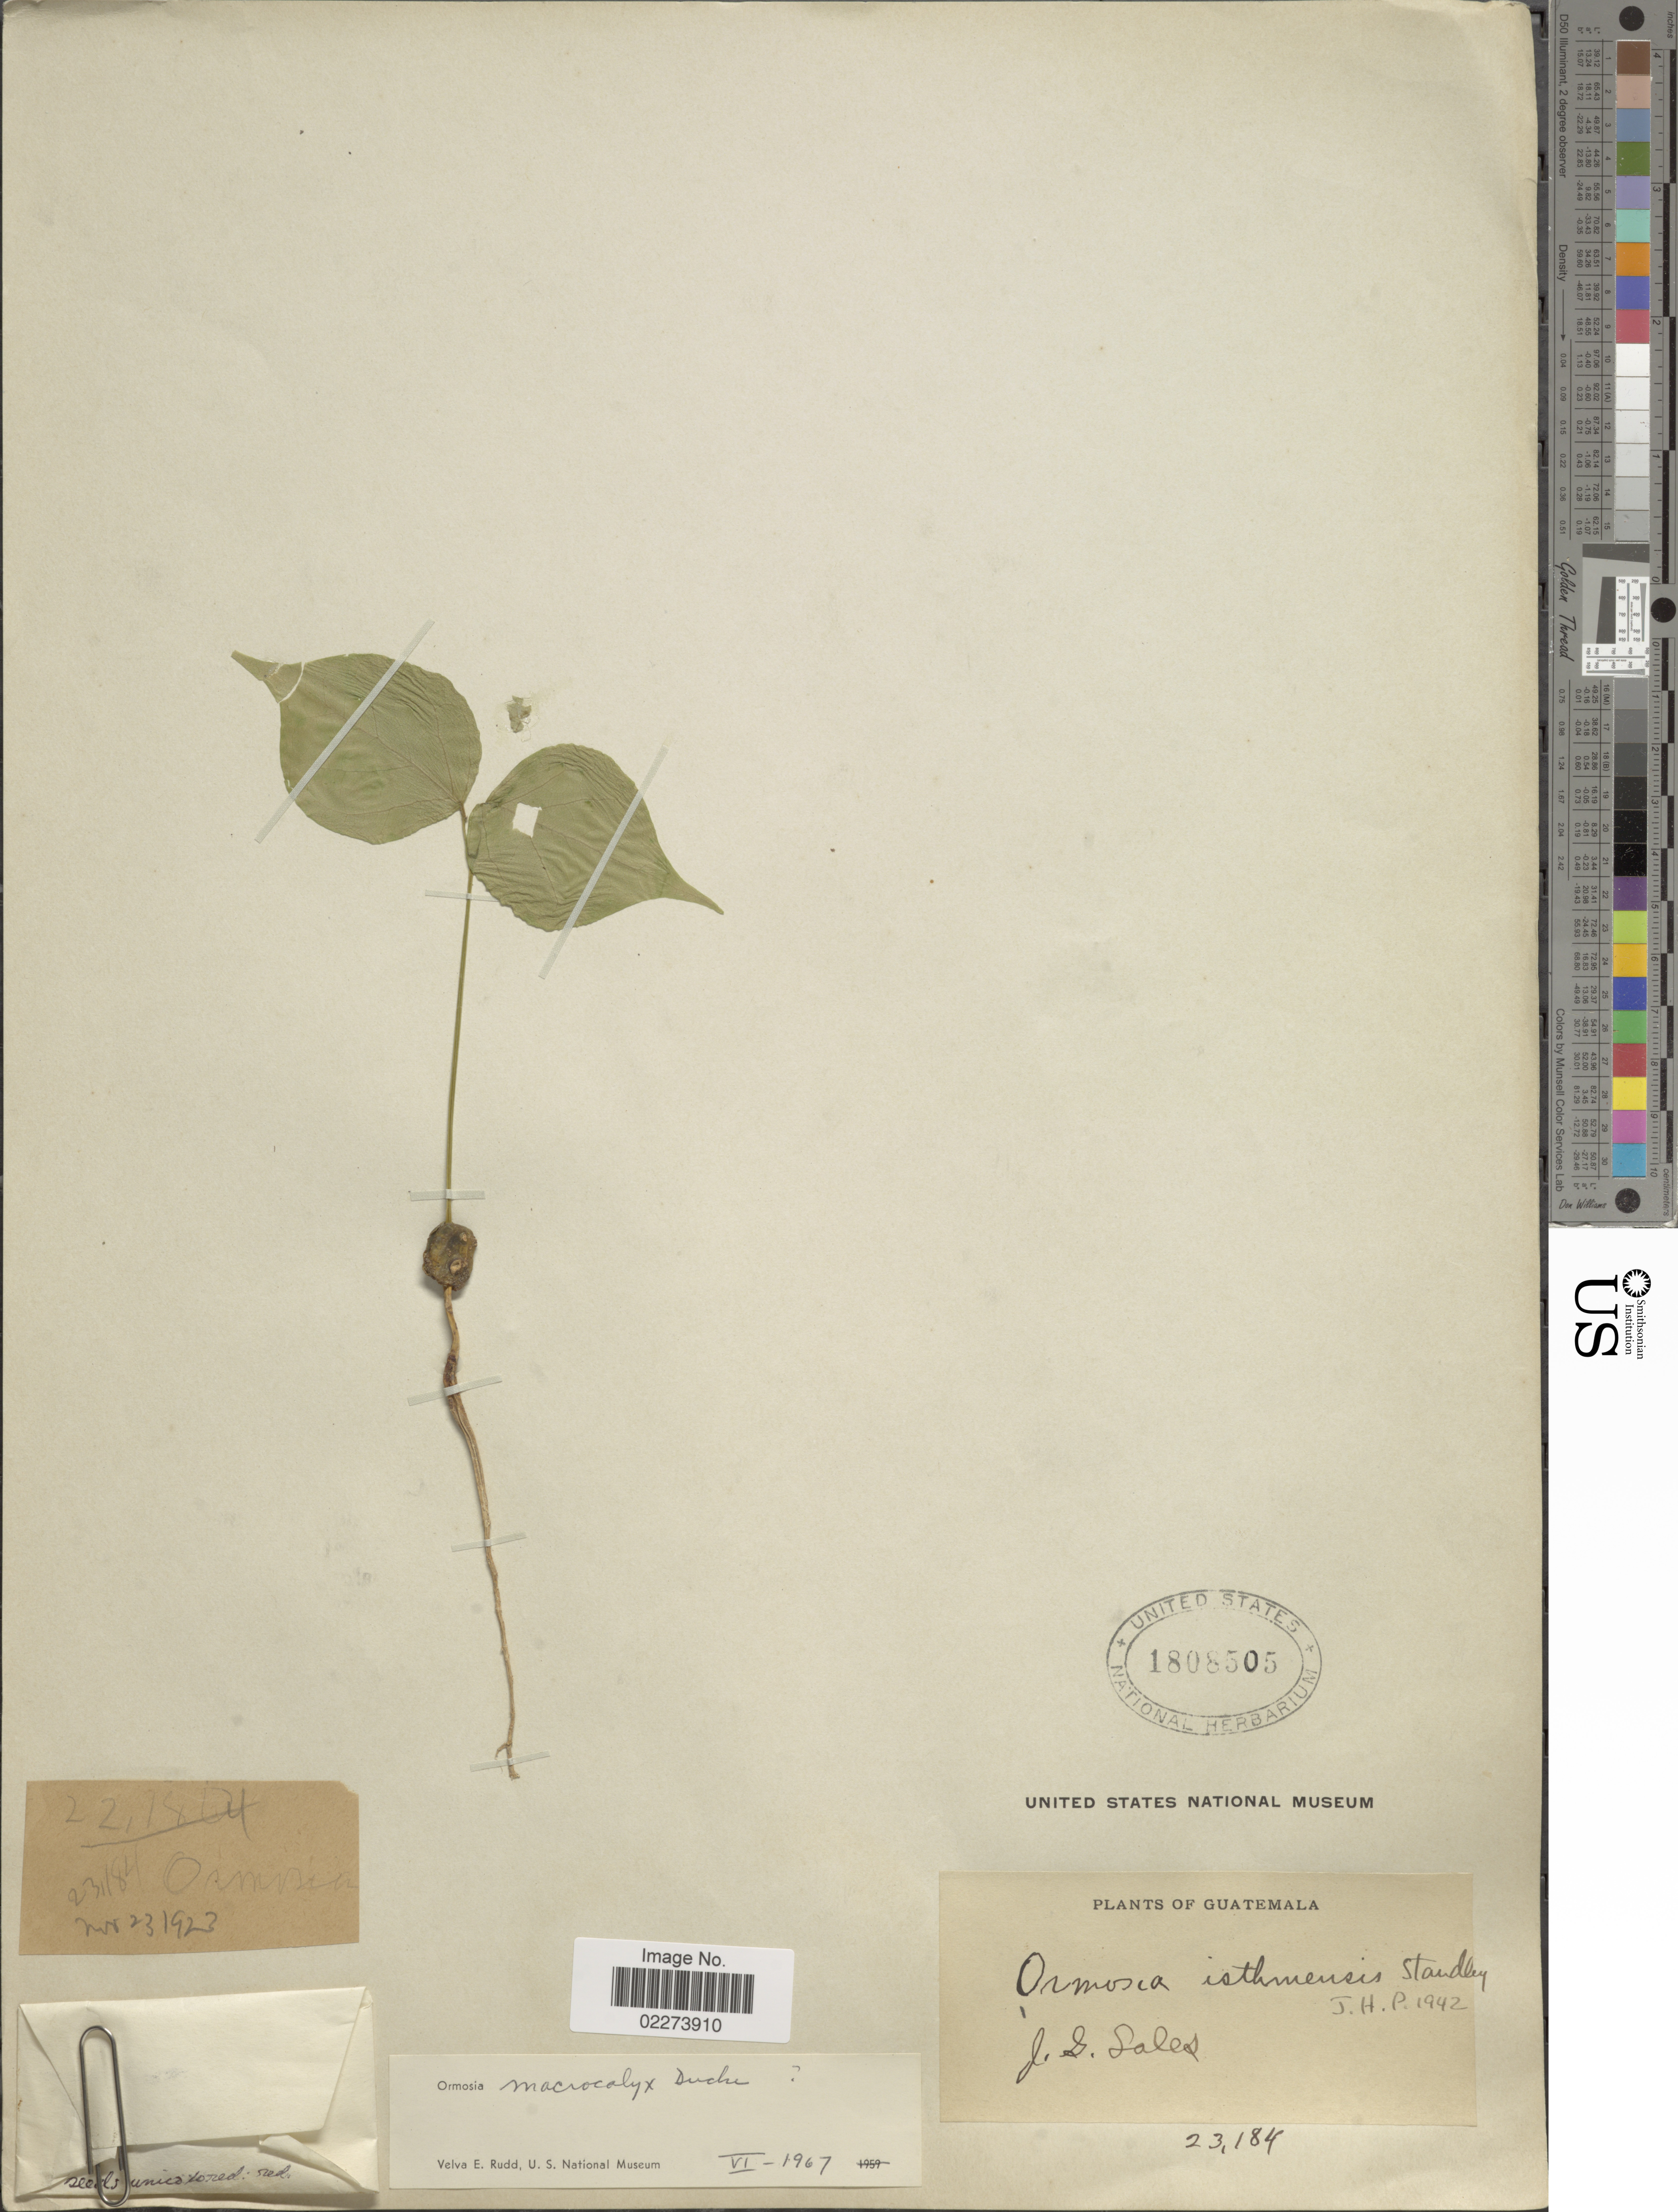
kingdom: Plantae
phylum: Tracheophyta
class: Magnoliopsida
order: Fabales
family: Fabaceae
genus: Ormosia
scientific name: Ormosia macrocalyx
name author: Ducke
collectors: J. S. Sales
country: Guatemala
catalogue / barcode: US 1808505